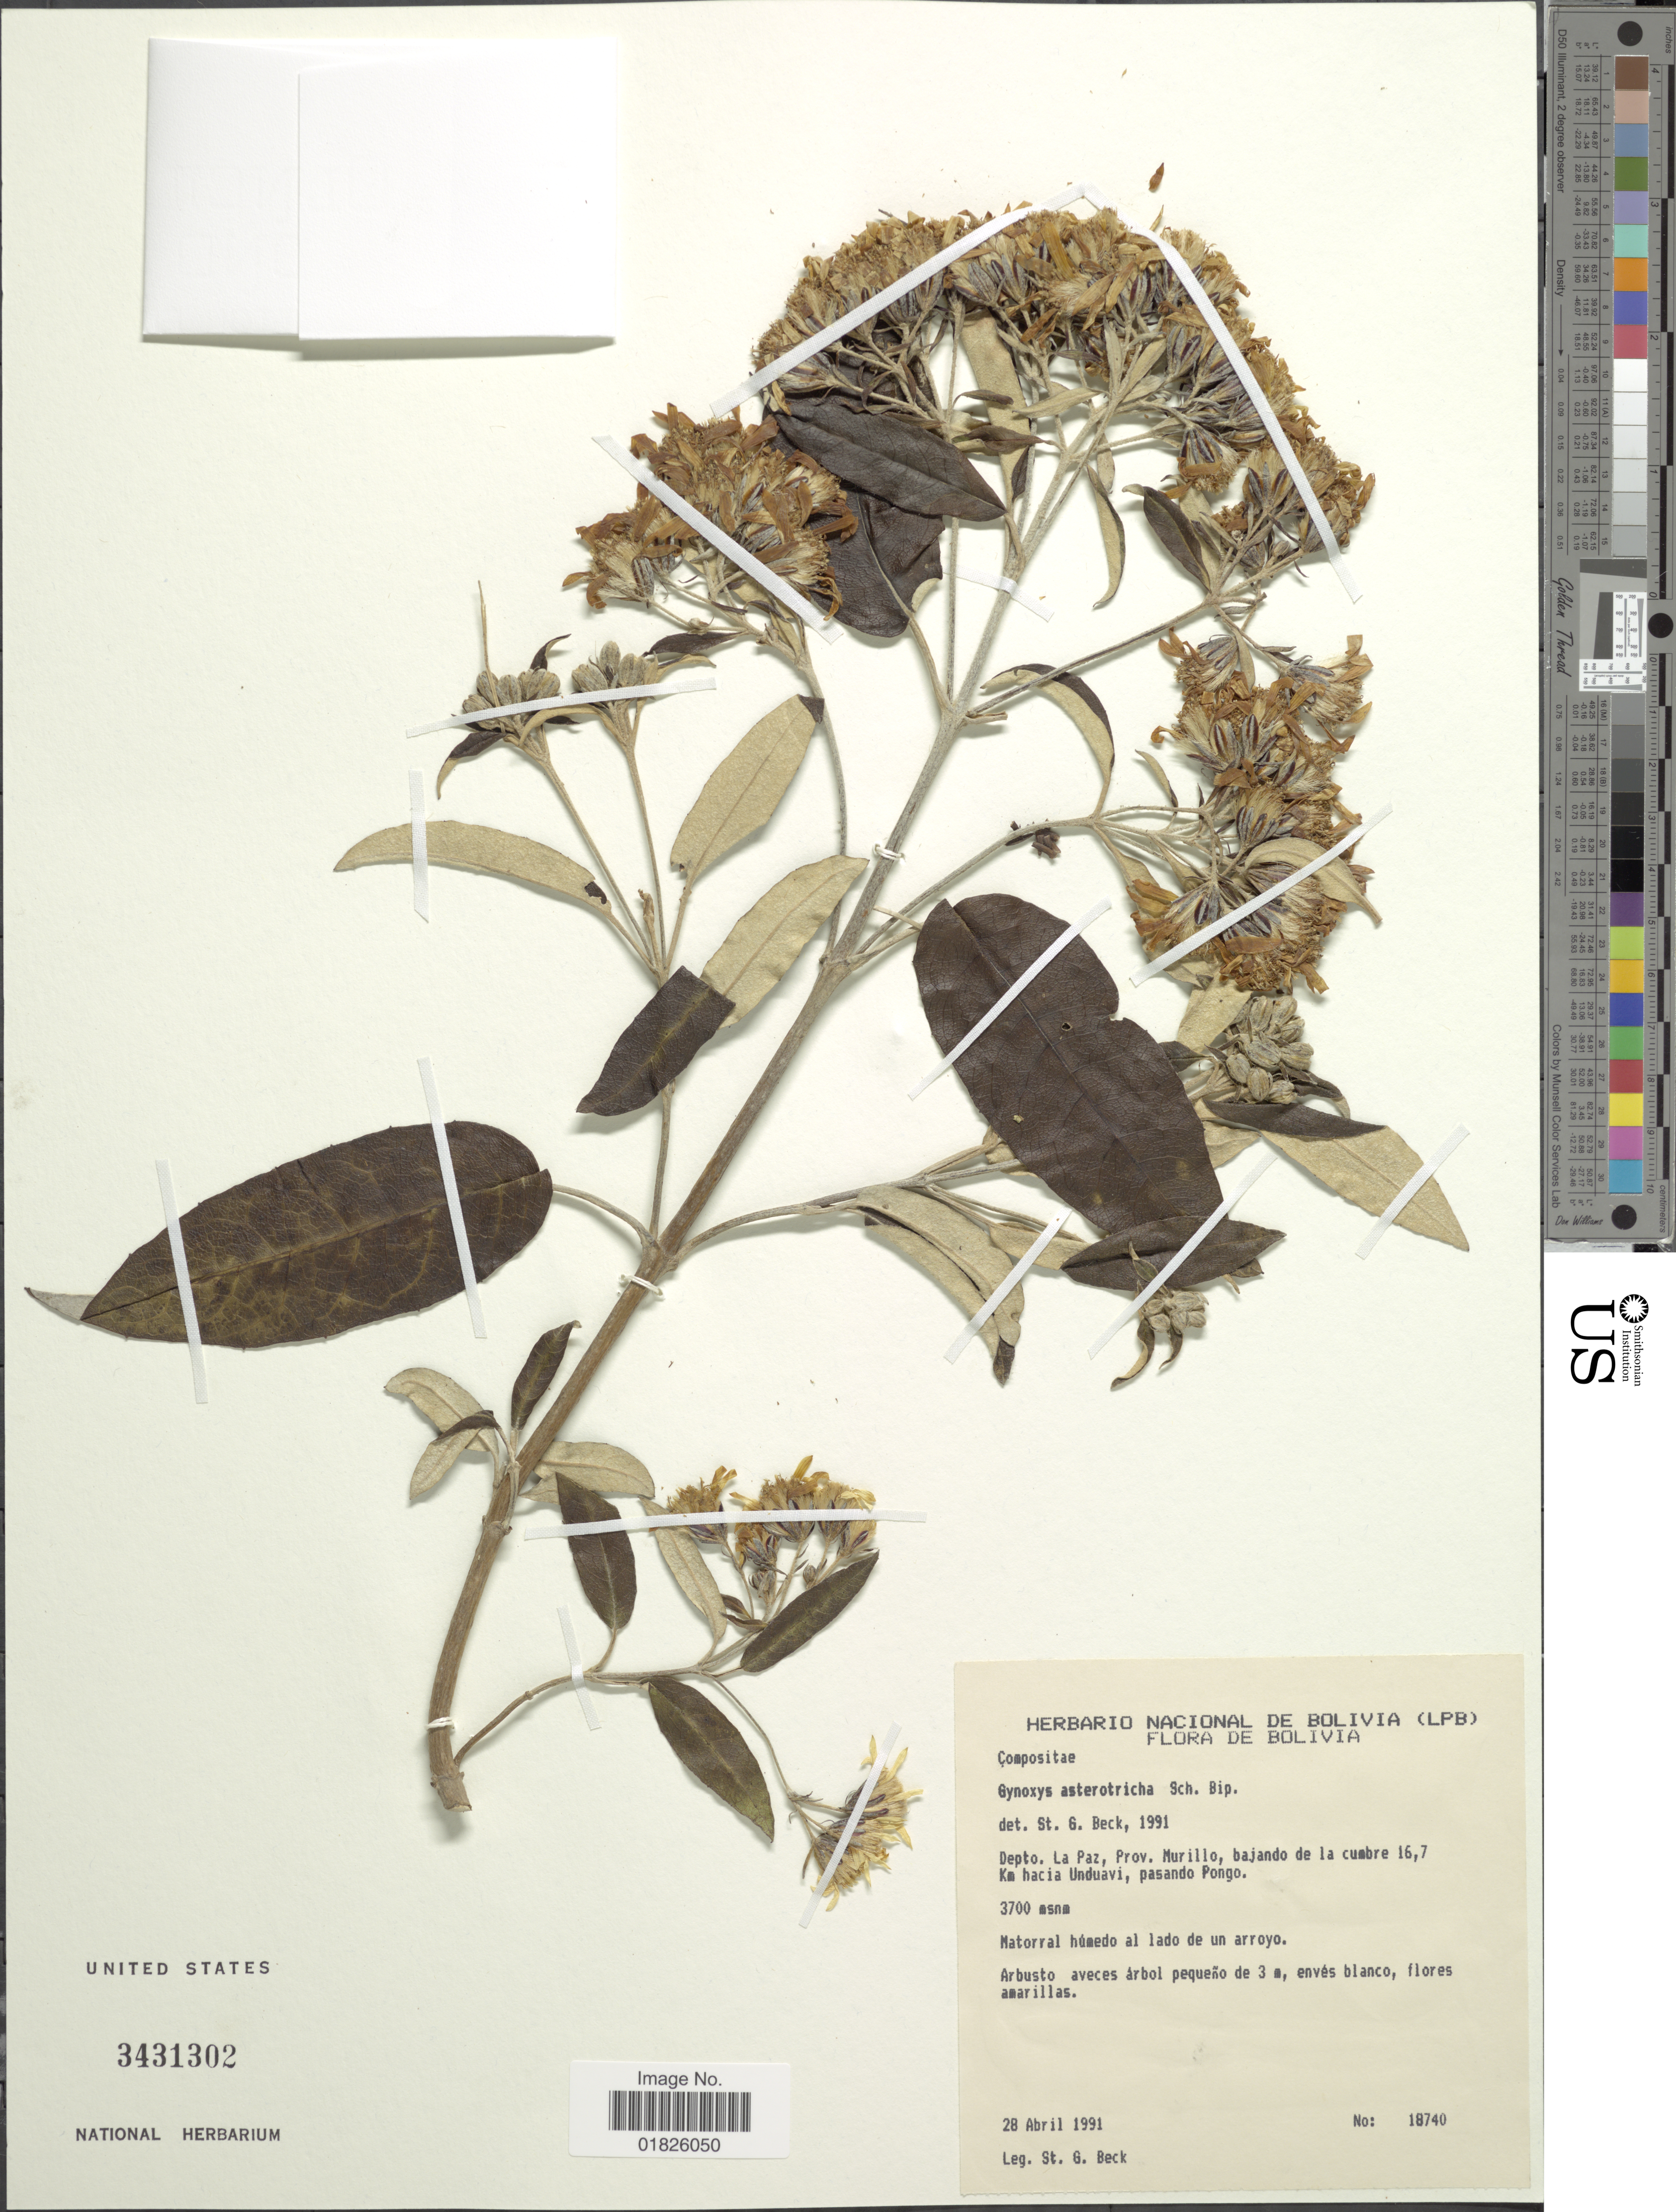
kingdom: Plantae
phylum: Tracheophyta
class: Magnoliopsida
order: Asterales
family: Asteraceae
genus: Gynoxys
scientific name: Gynoxys asterotricha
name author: Sch. Bip.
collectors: S. G. Beck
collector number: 18740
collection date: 1991-04-28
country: Bolivia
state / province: La Paz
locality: Prov. Murillo, bajando de la cumbre 16,7 km hacia Unduavi. paando Pongo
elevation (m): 3700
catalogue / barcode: US 3431302